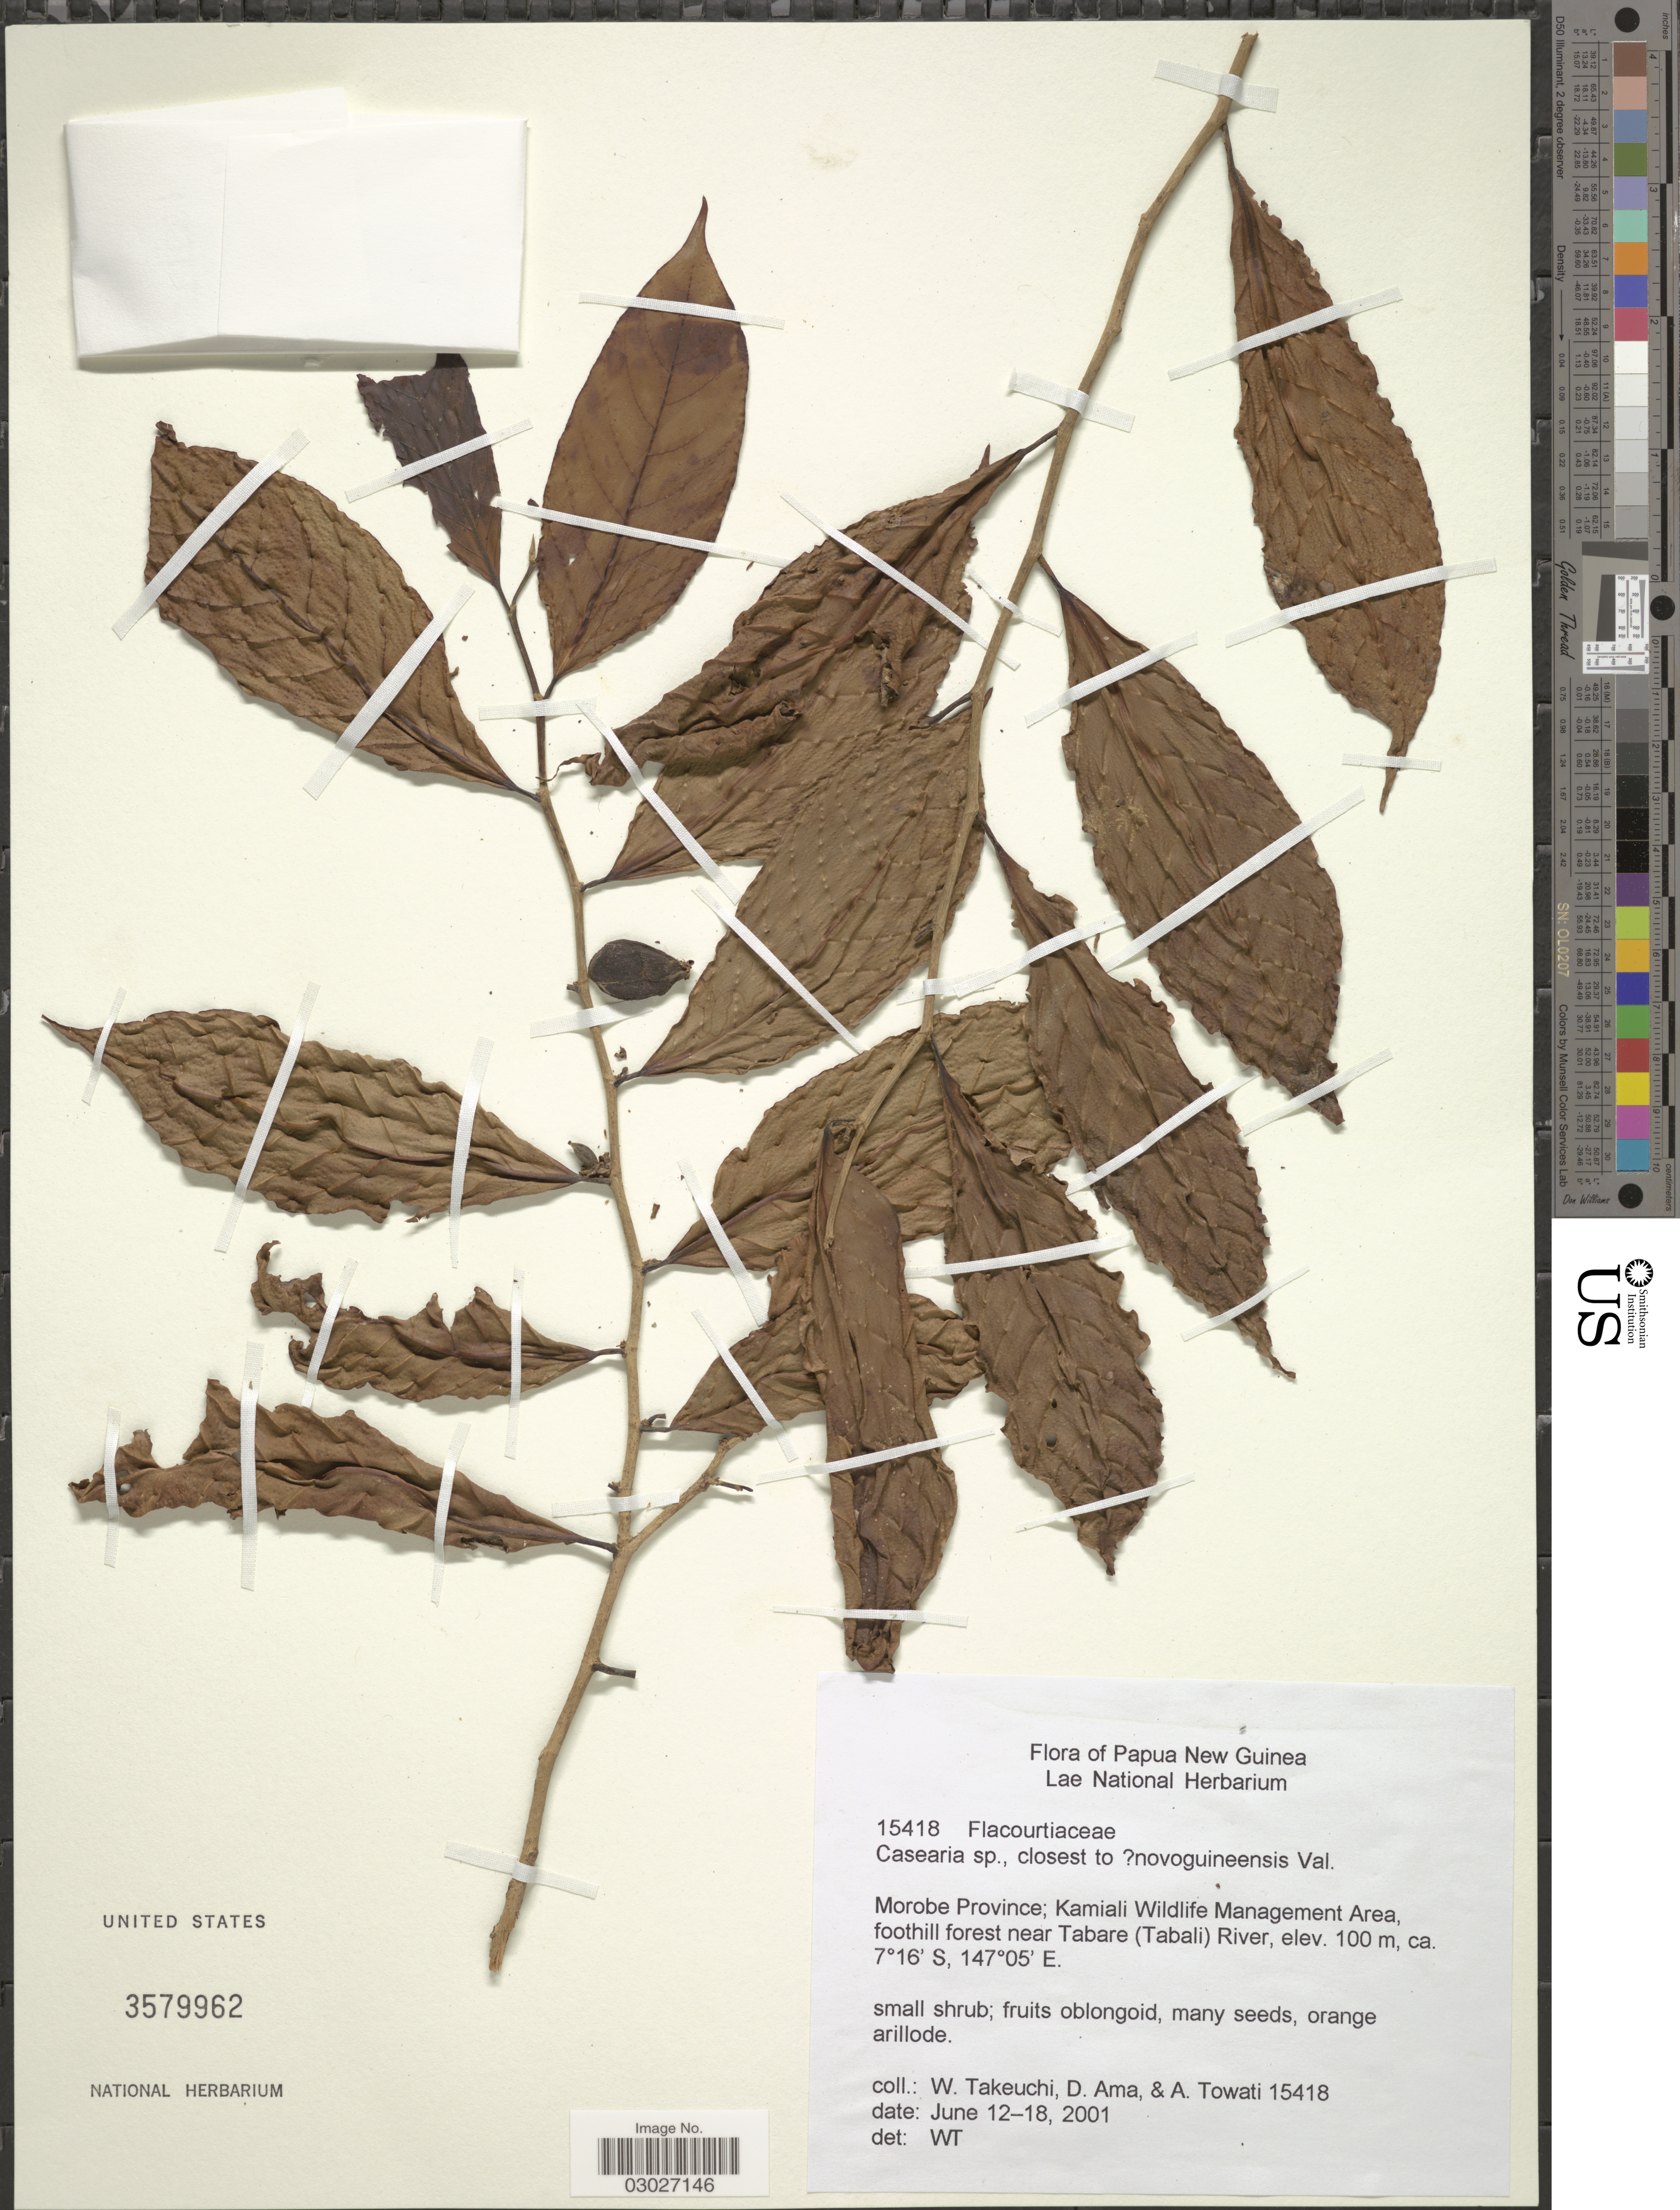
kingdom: Plantae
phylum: Tracheophyta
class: Magnoliopsida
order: Malpighiales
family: Salicaceae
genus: Casearia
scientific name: Casearia sp.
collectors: W. Takeuchi, D. Ama & A. Towati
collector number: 15418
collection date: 2001-06-12/2001-06-18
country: Papua New Guinea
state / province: Morobe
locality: Kamiali Wildlife Management Area, foothill forest near Tabare (Tabali) River.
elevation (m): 100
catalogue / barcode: US 3579962